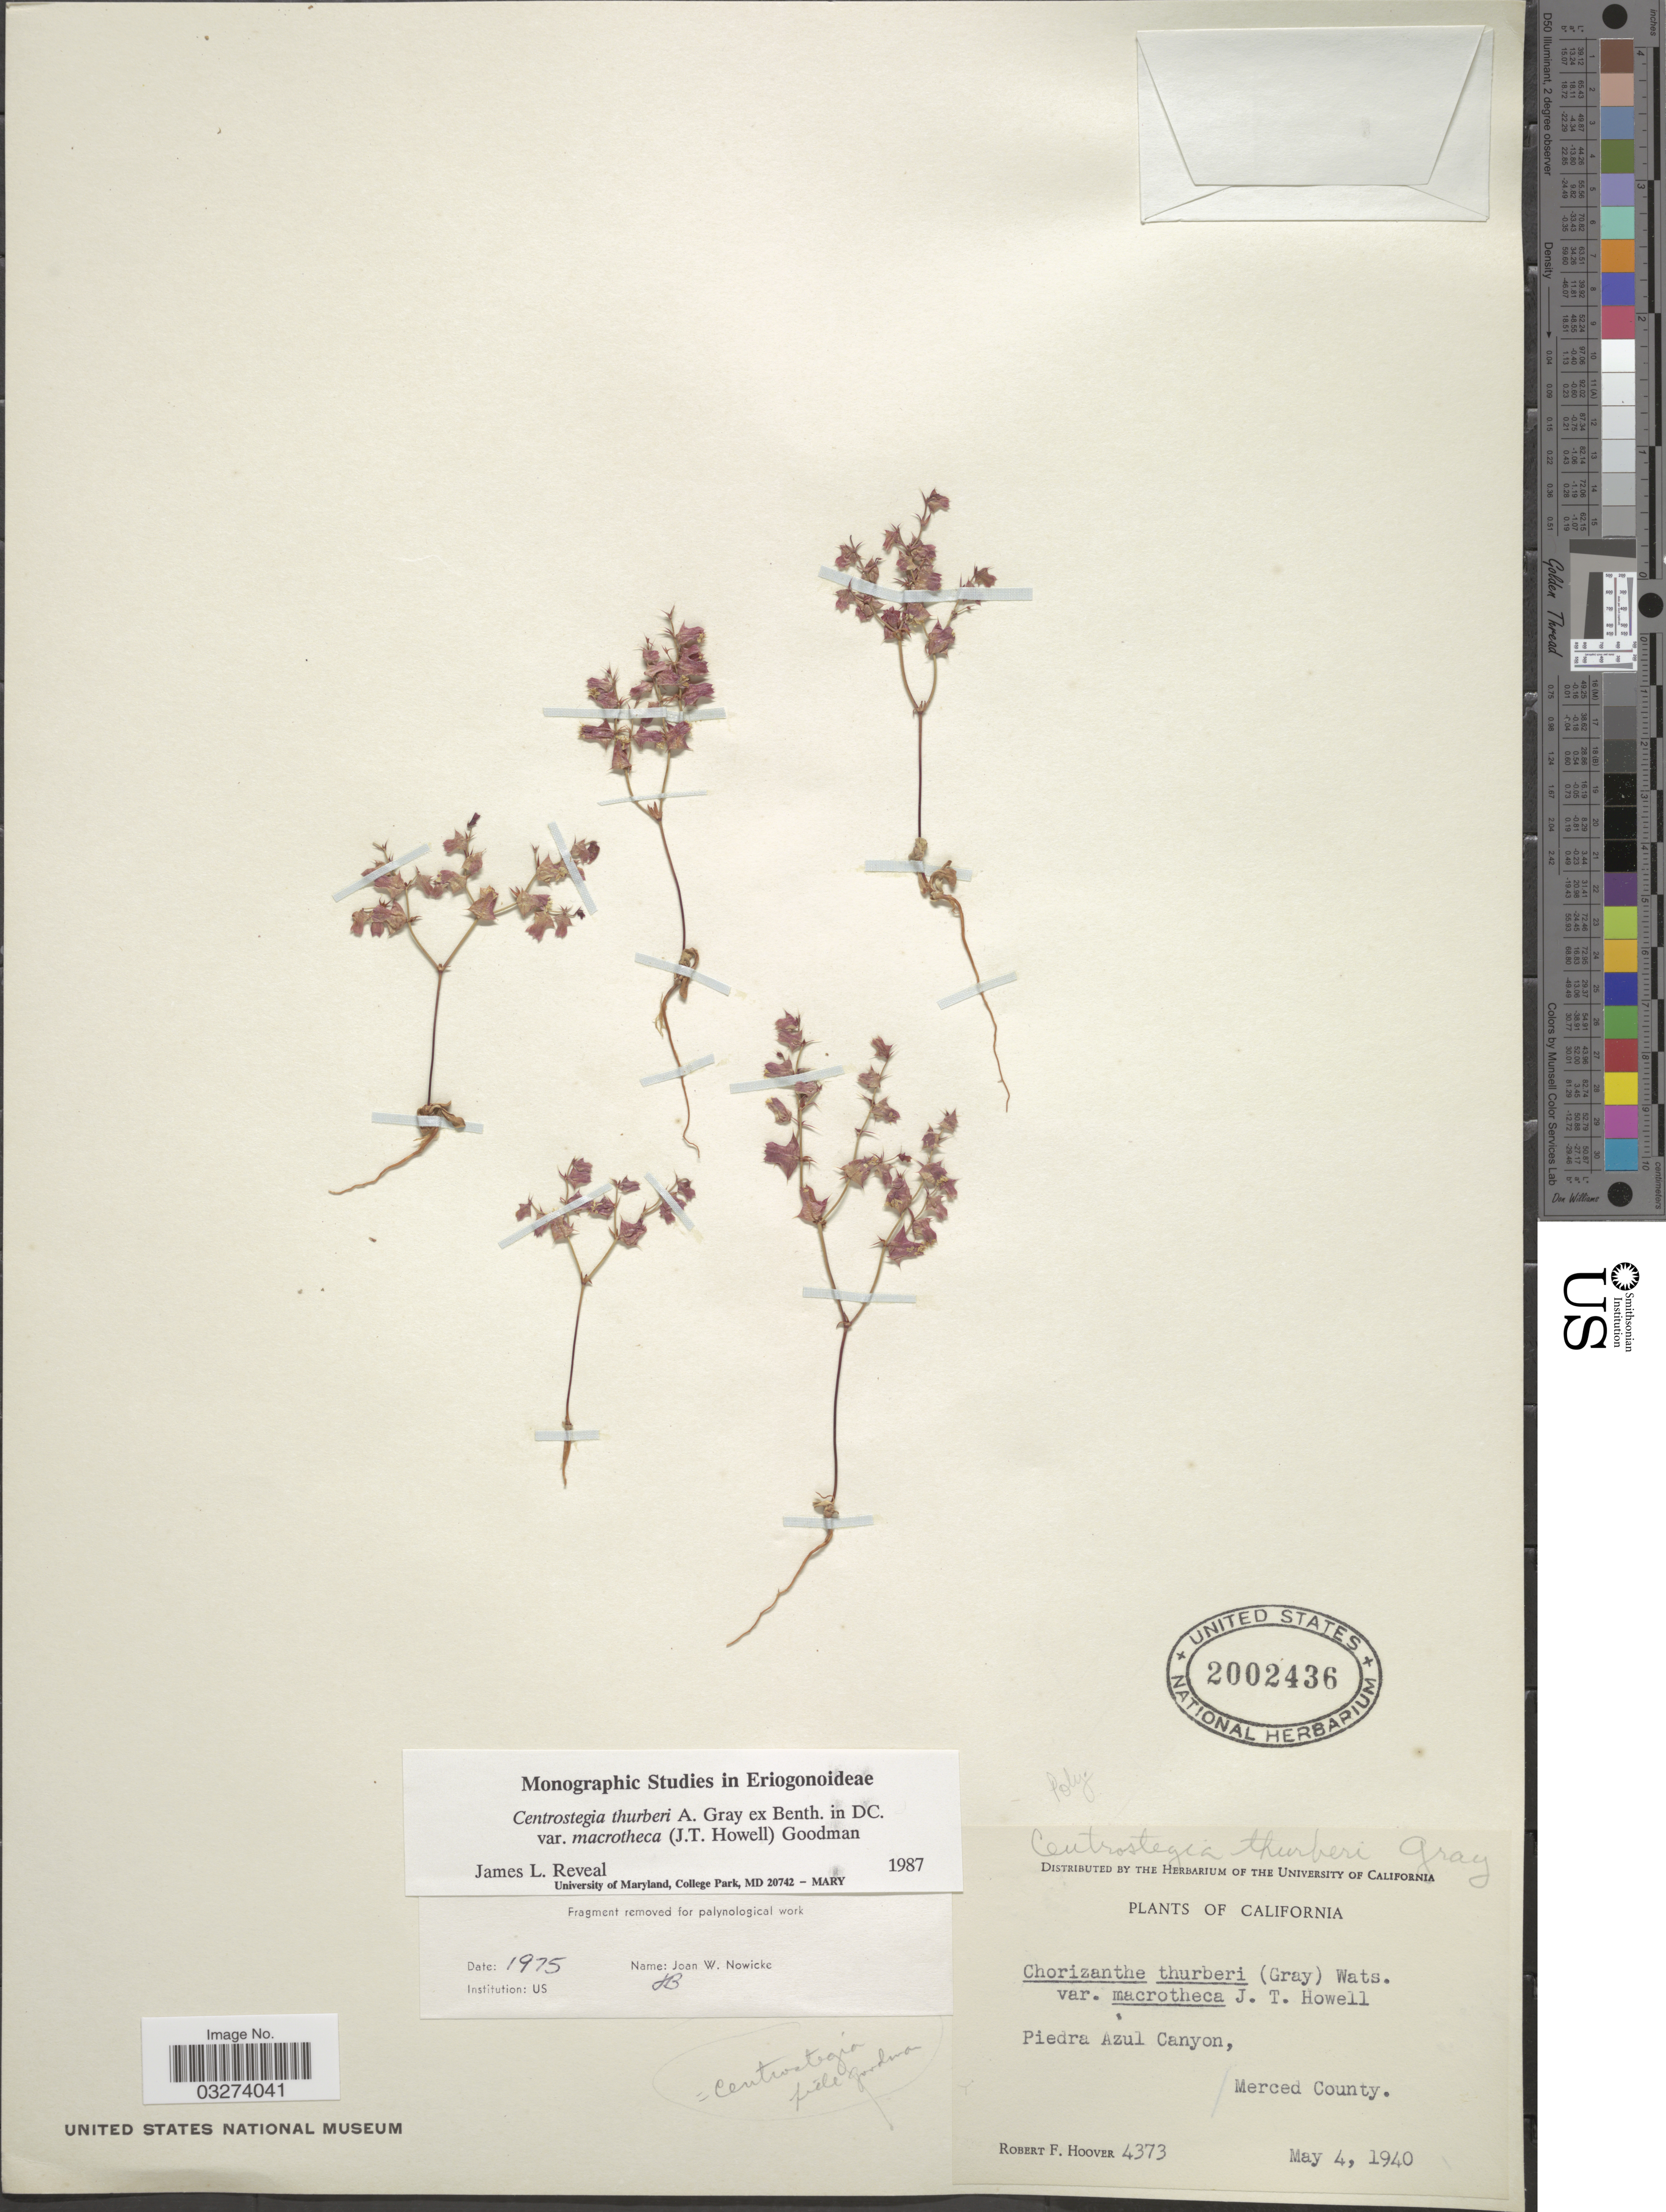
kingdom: Plantae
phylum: Tracheophyta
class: Magnoliopsida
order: Caryophyllales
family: Polygonaceae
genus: Centrostegia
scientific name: Centrostegia thurberi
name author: A. Gray ex Benth.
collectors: R. F. Hoover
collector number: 4373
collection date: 1940-05-04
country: United States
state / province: California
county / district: Merced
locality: Piedra Azul Canyon, Merced County.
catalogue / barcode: US 2002436